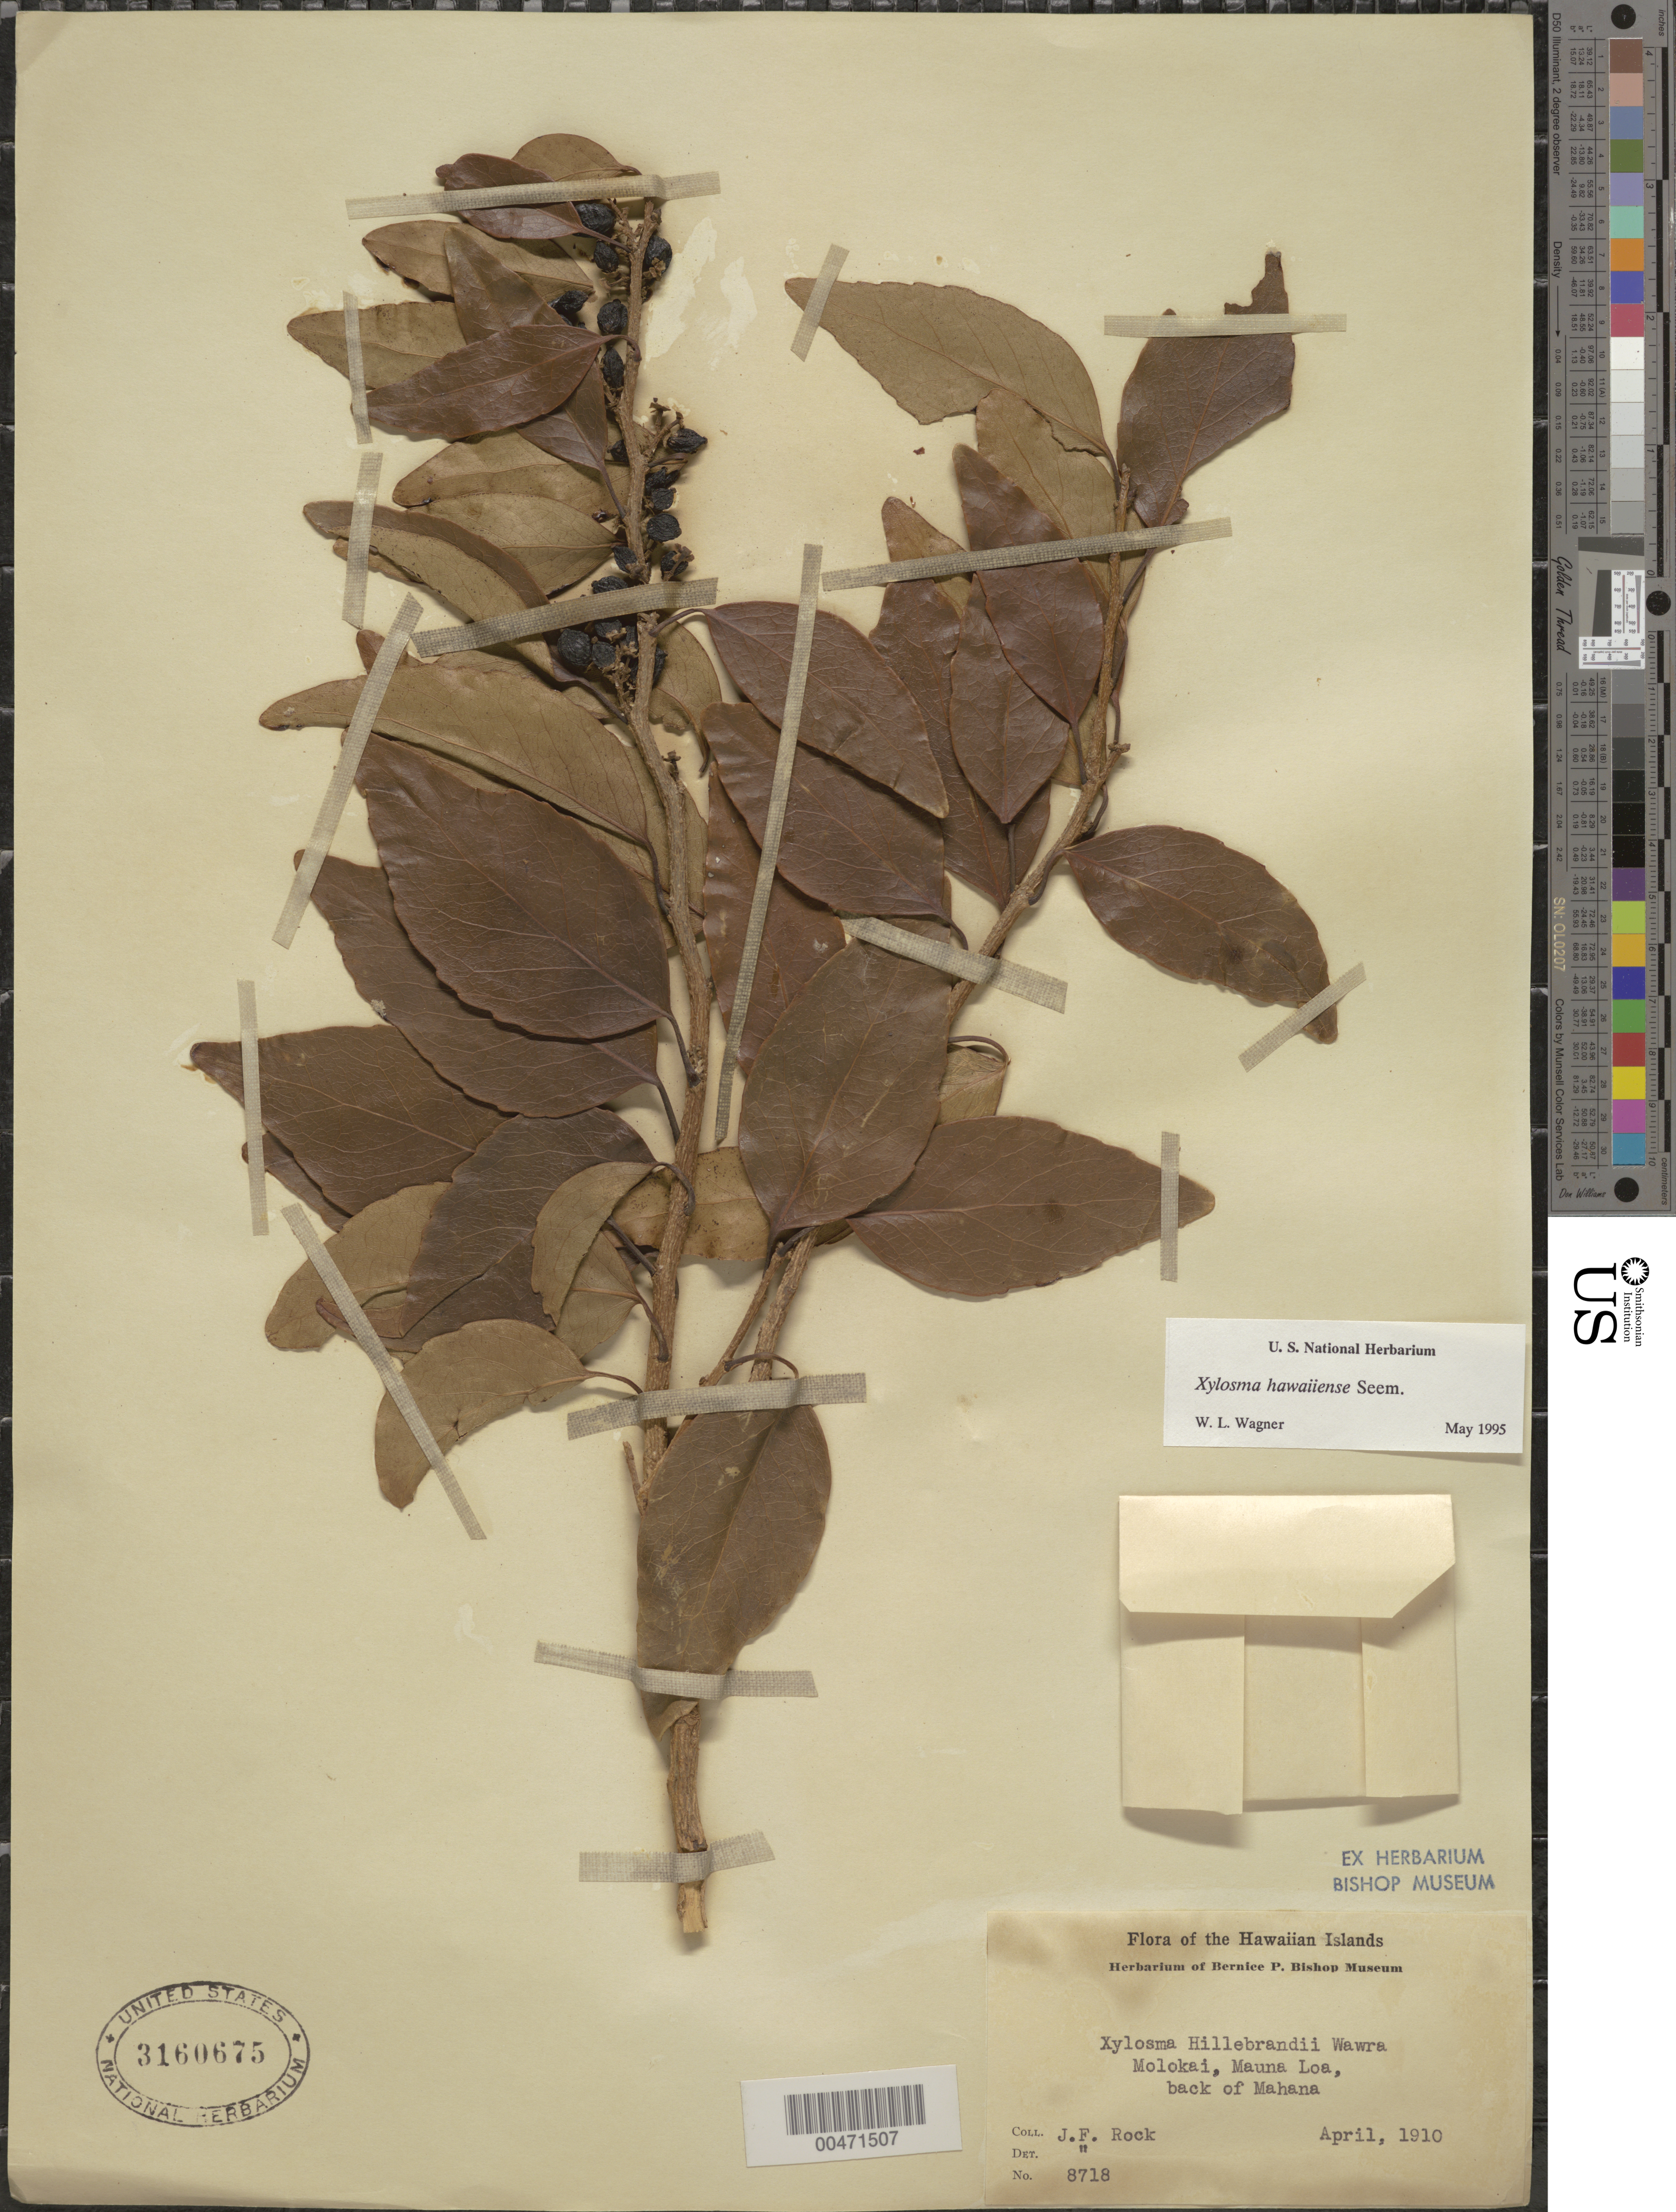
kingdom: Plantae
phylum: Tracheophyta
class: Magnoliopsida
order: Malpighiales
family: Salicaceae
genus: Xylosma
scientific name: Xylosma hawaiensis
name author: Seem.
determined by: Wagner, W. L., (BOT), Smithsonian Institution - National Museum of Natural History (UNITED STATES)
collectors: J. F. Rock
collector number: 8718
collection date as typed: Apr 1910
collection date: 1910-04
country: United States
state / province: Hawaii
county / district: Hawaii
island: Hawaii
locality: Mauna Loa, back of Mahana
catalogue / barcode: US 3160675